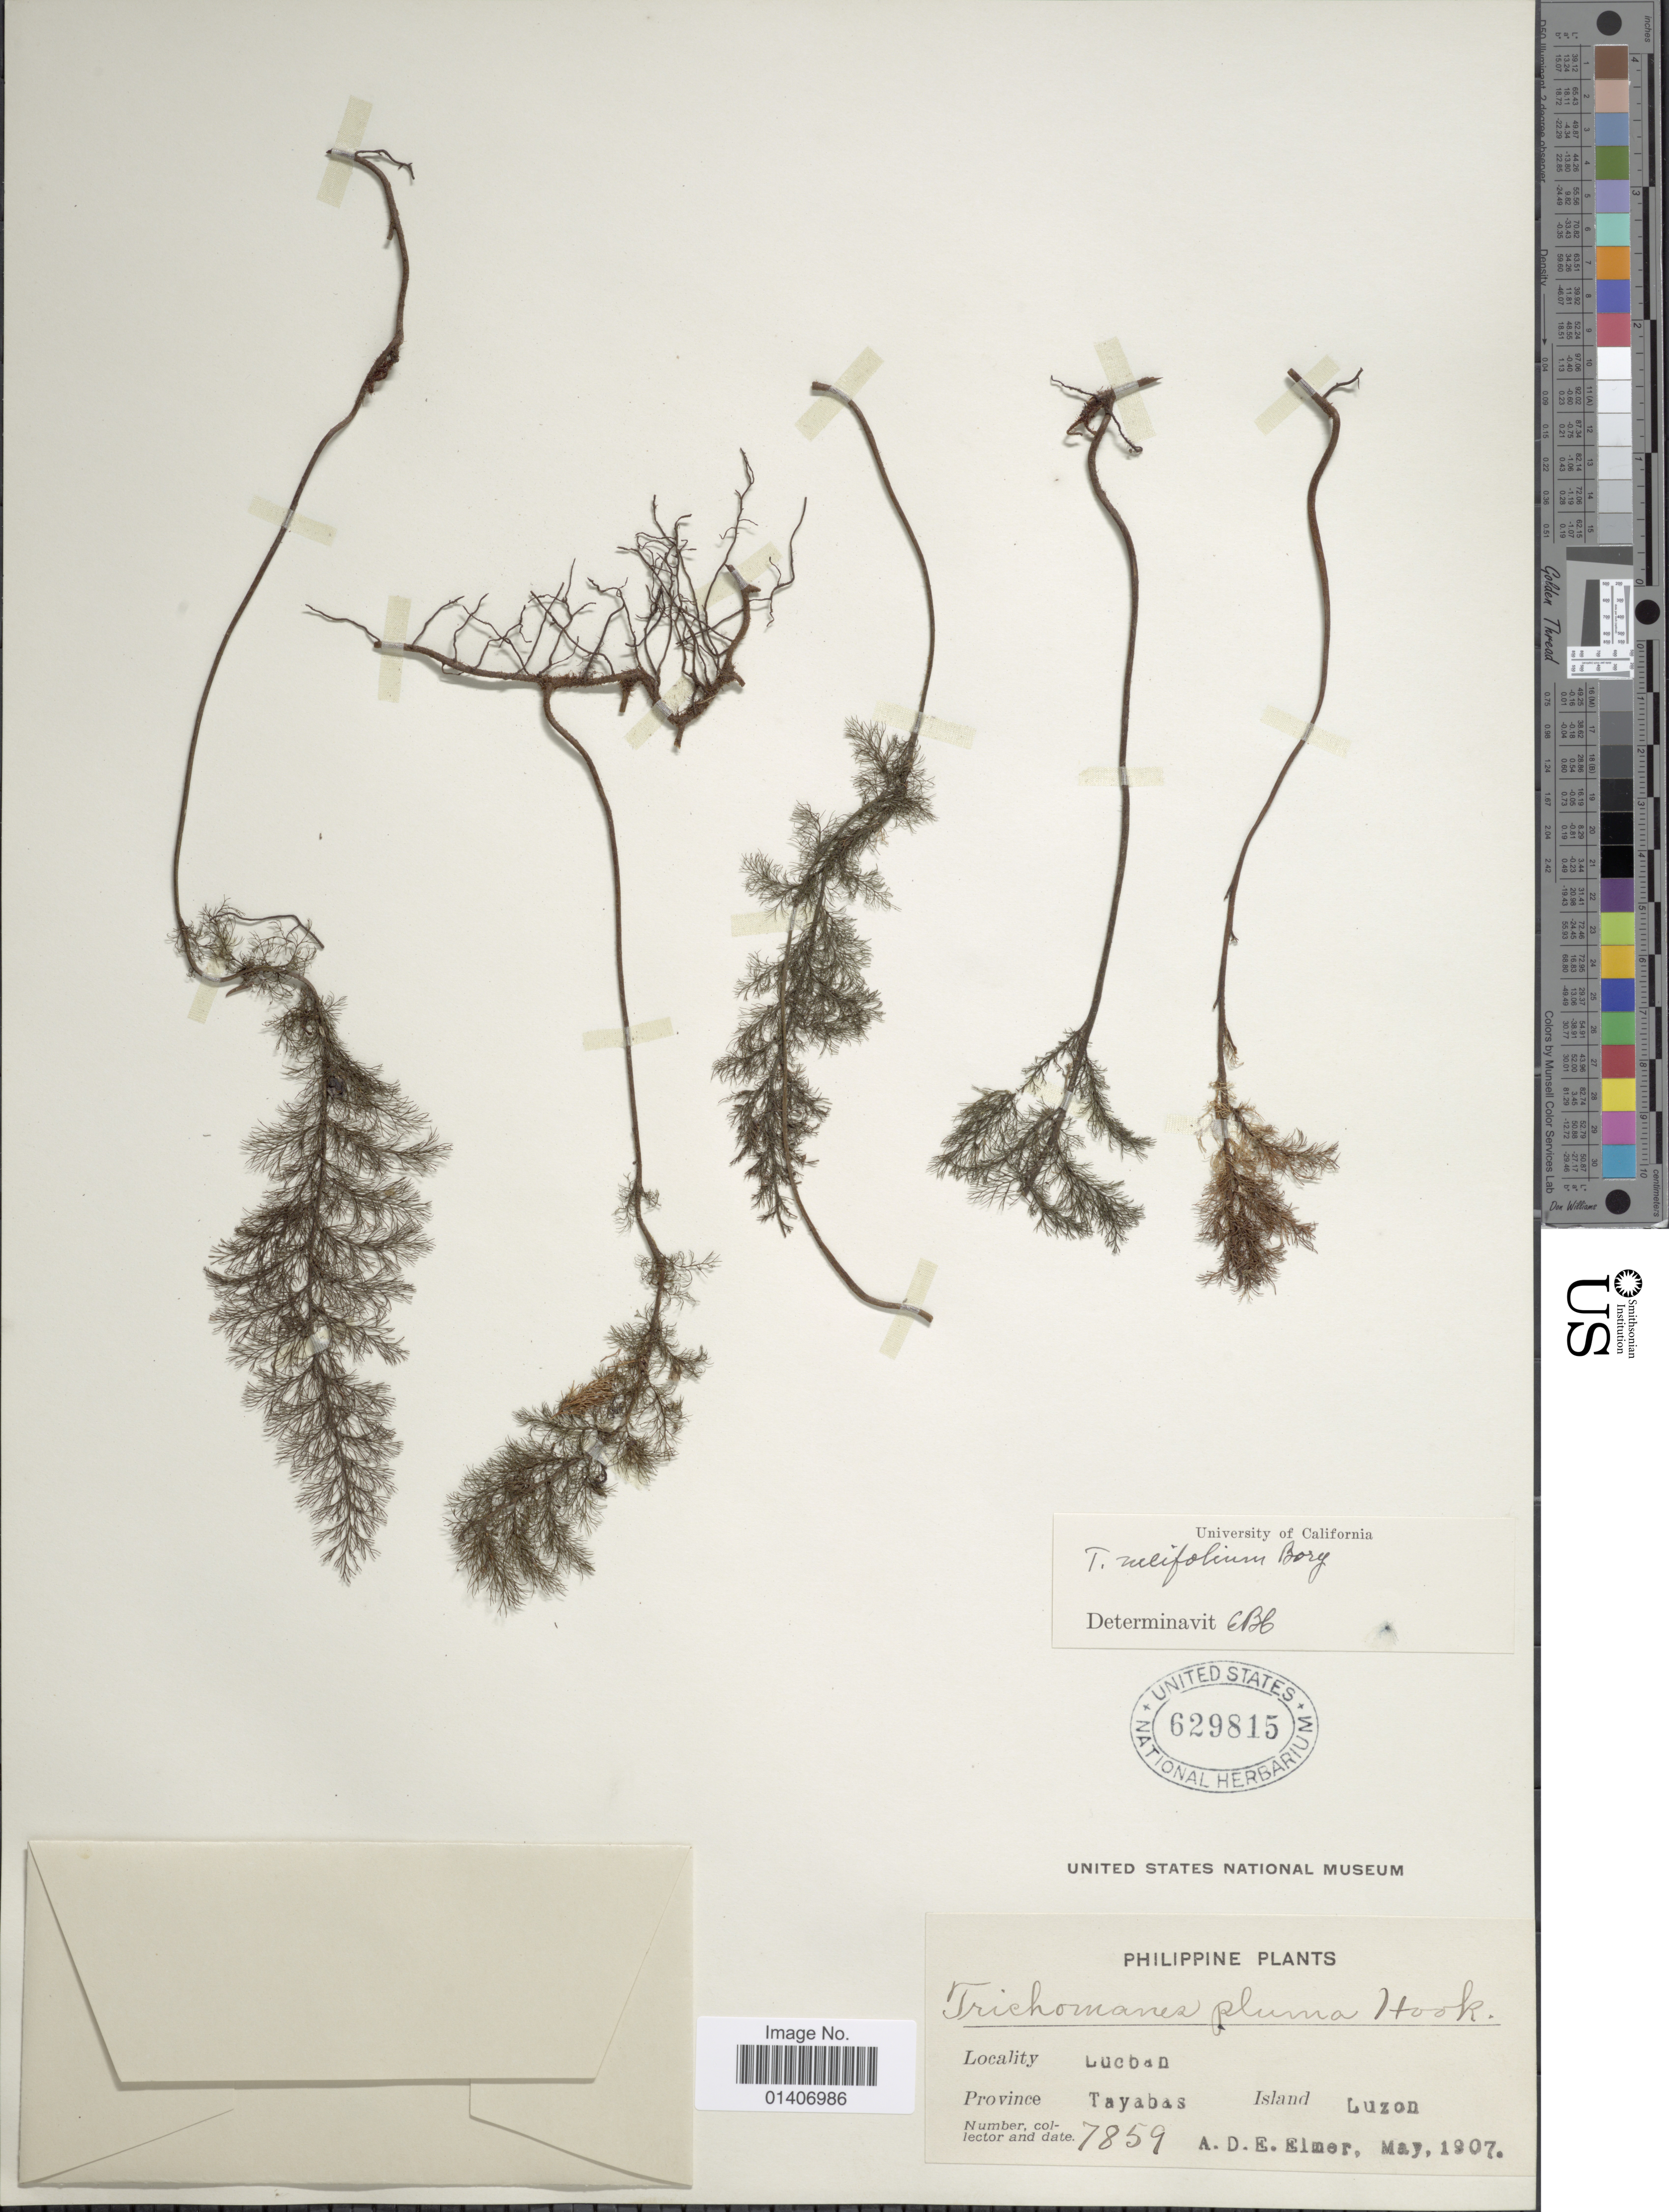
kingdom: Plantae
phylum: Tracheophyta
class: Polypodiopsida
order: Hymenophyllales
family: Hymenophyllaceae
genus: Abrodictyum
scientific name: Abrodictyum meifolium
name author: (Bory) Ebihara & K. Iwats.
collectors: A. D. E. Elmer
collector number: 7859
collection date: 1907-05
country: Philippines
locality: Lucban, Province Tayabas, Island Luzon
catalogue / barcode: US 629815